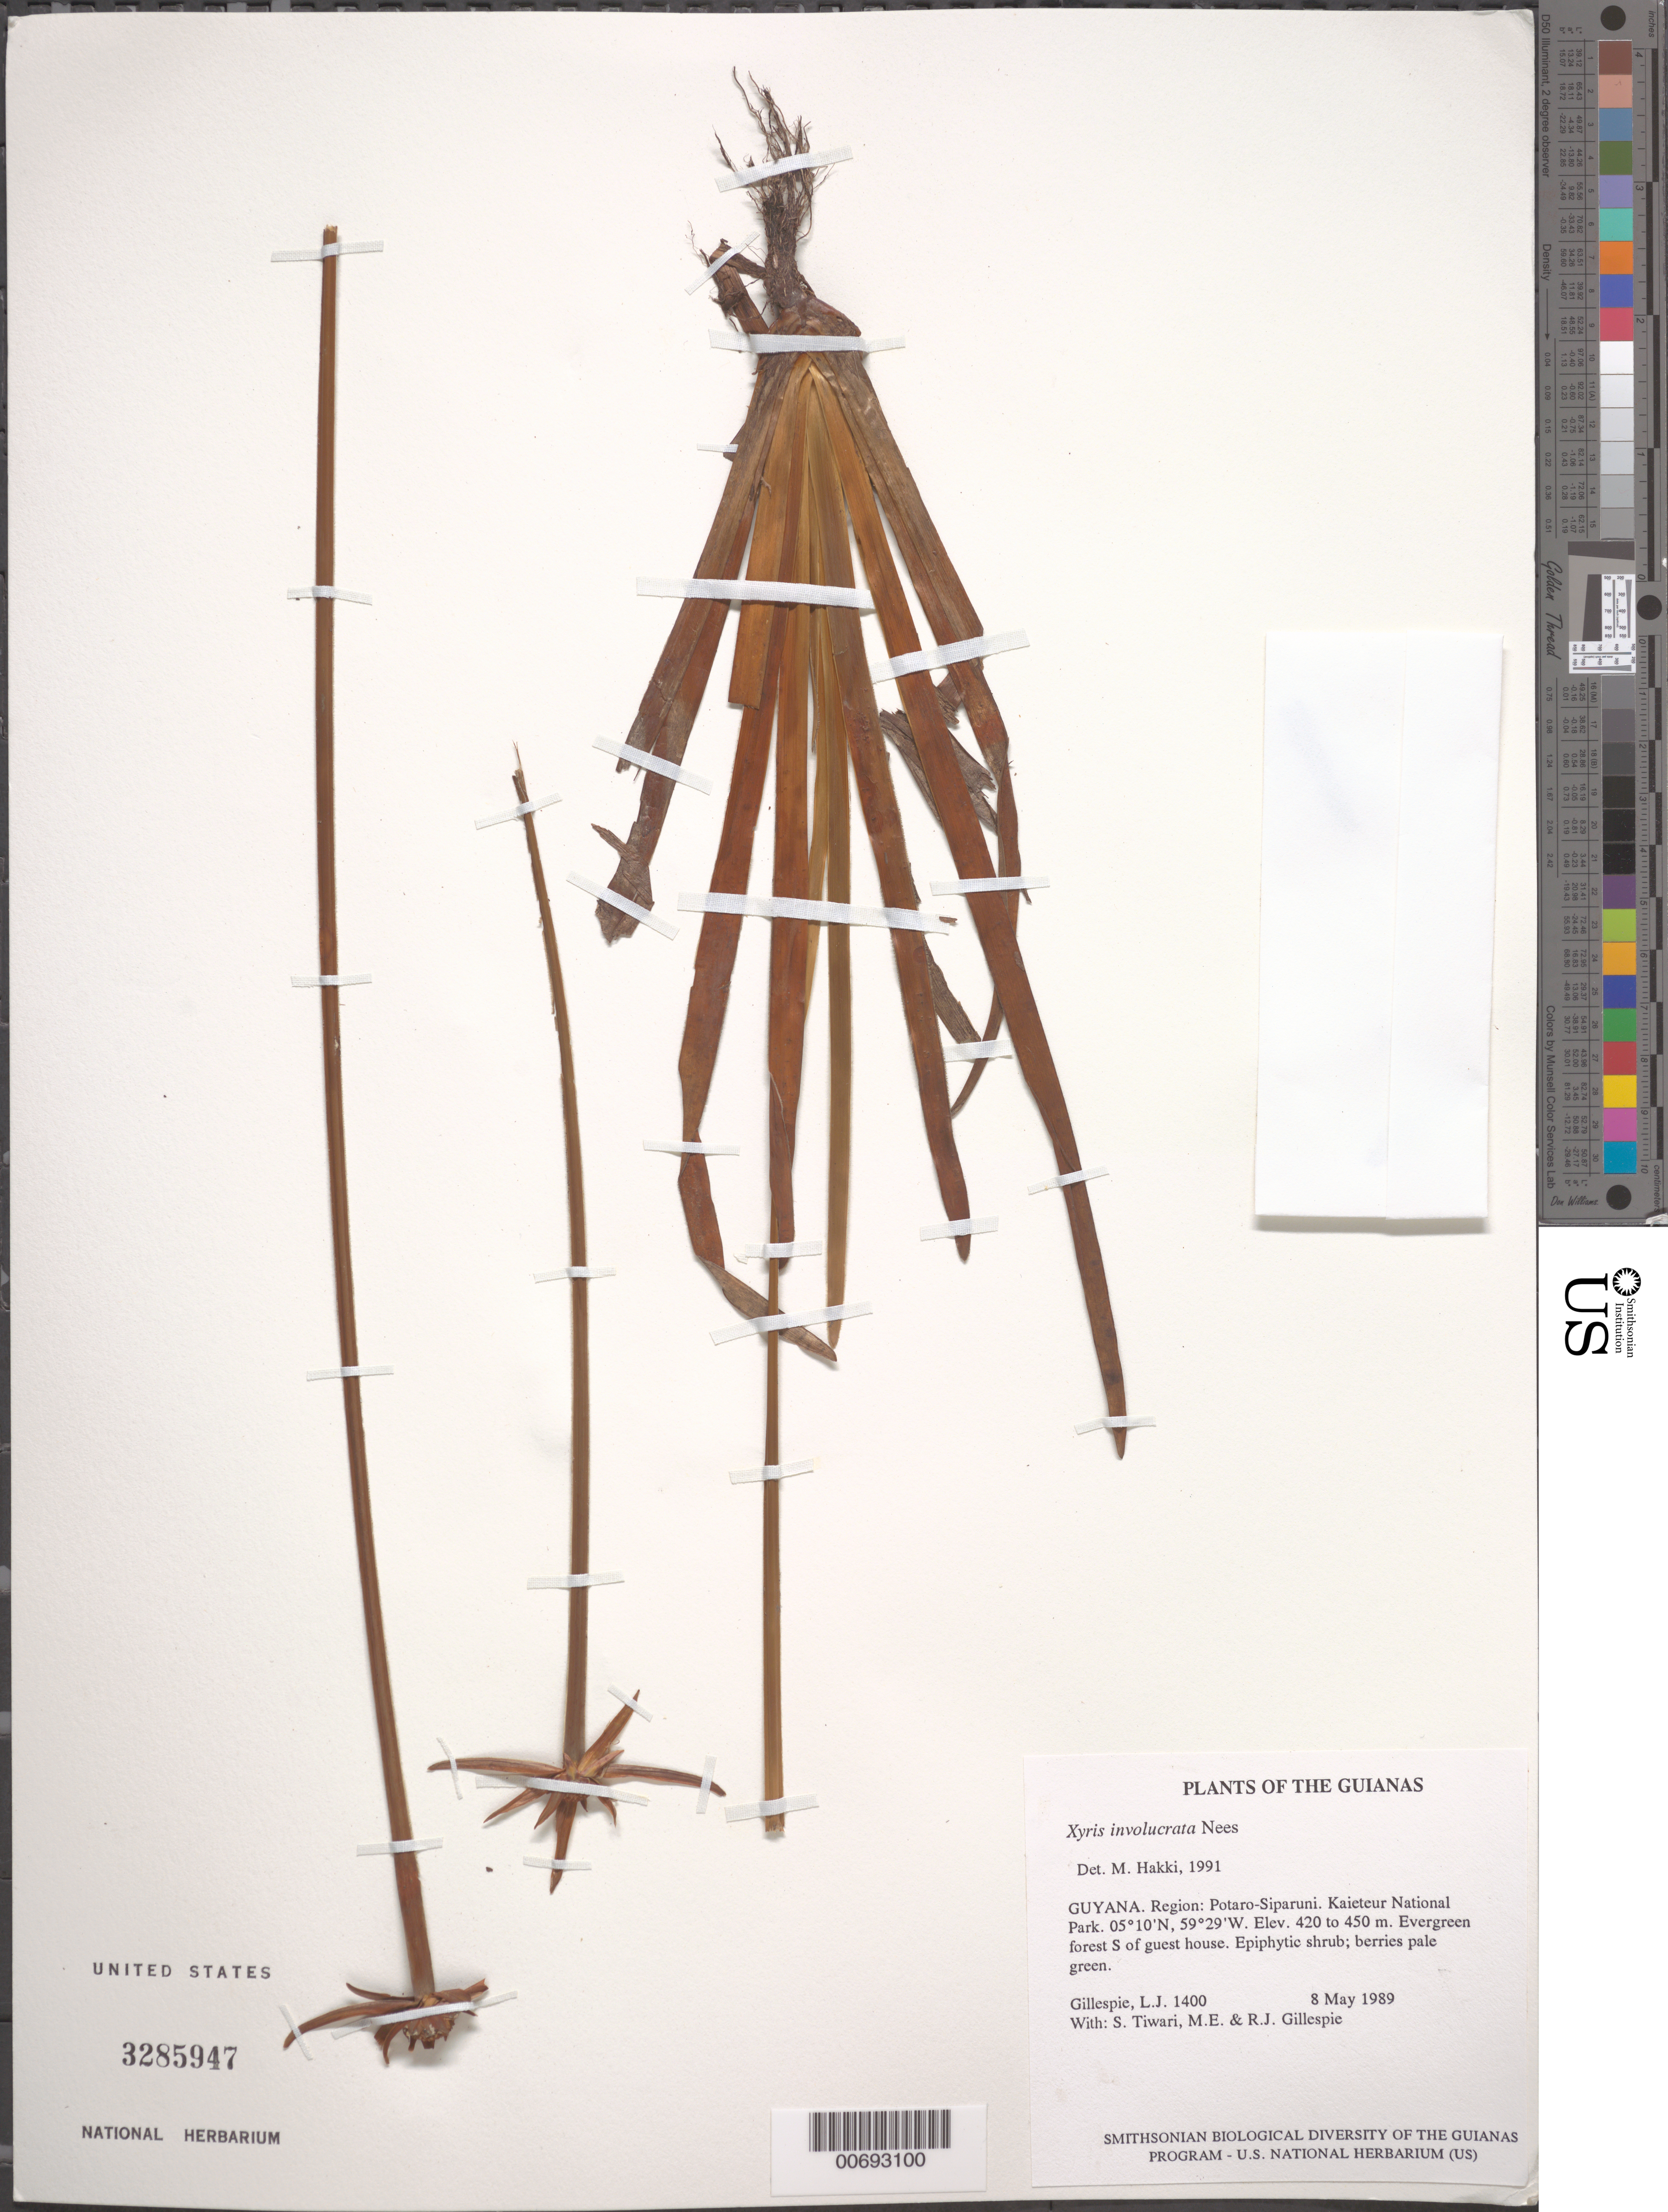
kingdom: Plantae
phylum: Tracheophyta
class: Liliopsida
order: Poales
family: Xyridaceae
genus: Xyris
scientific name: Xyris involucrata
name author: Nees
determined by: Hakki, M. J.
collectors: L. J. Gillespie, S. Tiwari, M. Gillespie & R. Gillespie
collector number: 1400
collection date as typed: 8 May 1989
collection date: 1989-05-08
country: Guyana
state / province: Potaro-Siparuni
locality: Kaieteur National Park, S of guest house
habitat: Evergreen forest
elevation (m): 420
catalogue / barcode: US 3285947